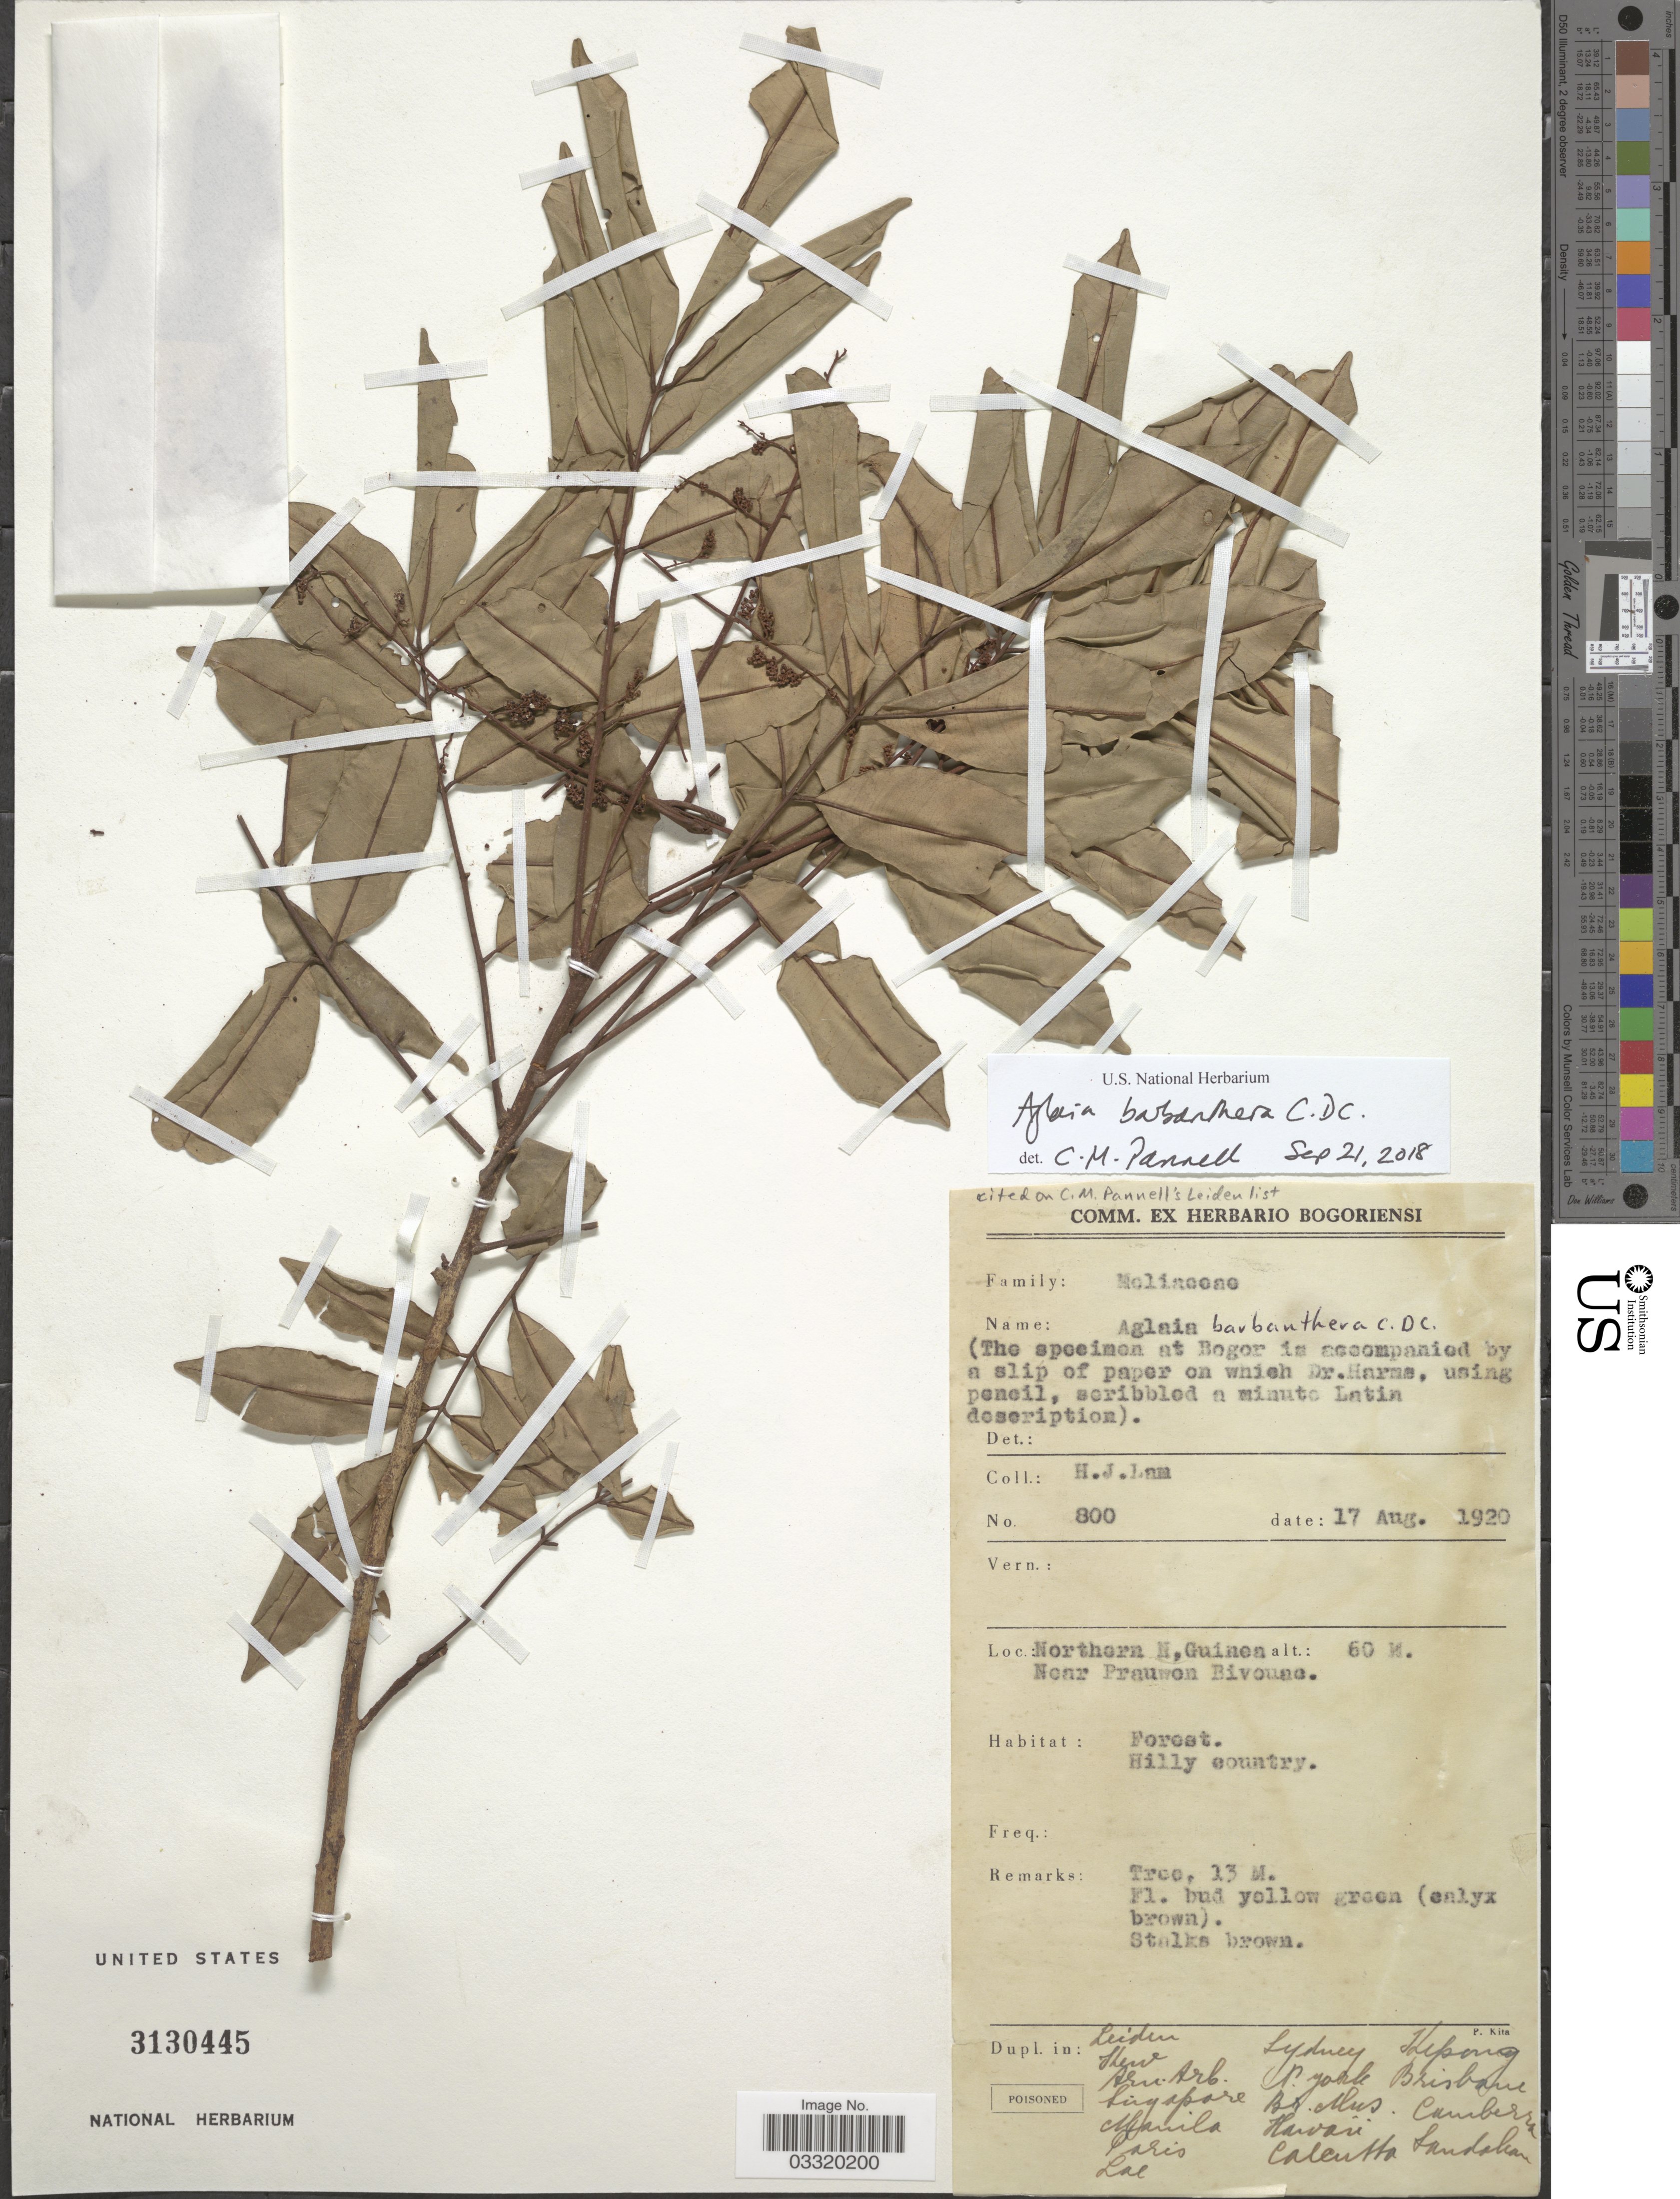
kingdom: Plantae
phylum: Tracheophyta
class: Magnoliopsida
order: Sapindales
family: Meliaceae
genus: Aglaia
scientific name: Aglaia barbanthera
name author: DC.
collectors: H. J. Lam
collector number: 800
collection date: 1920-08-17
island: New Guinea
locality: Northern N. Guinea. Near Prauwen Bivouac.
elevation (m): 60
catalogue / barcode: US 3130445